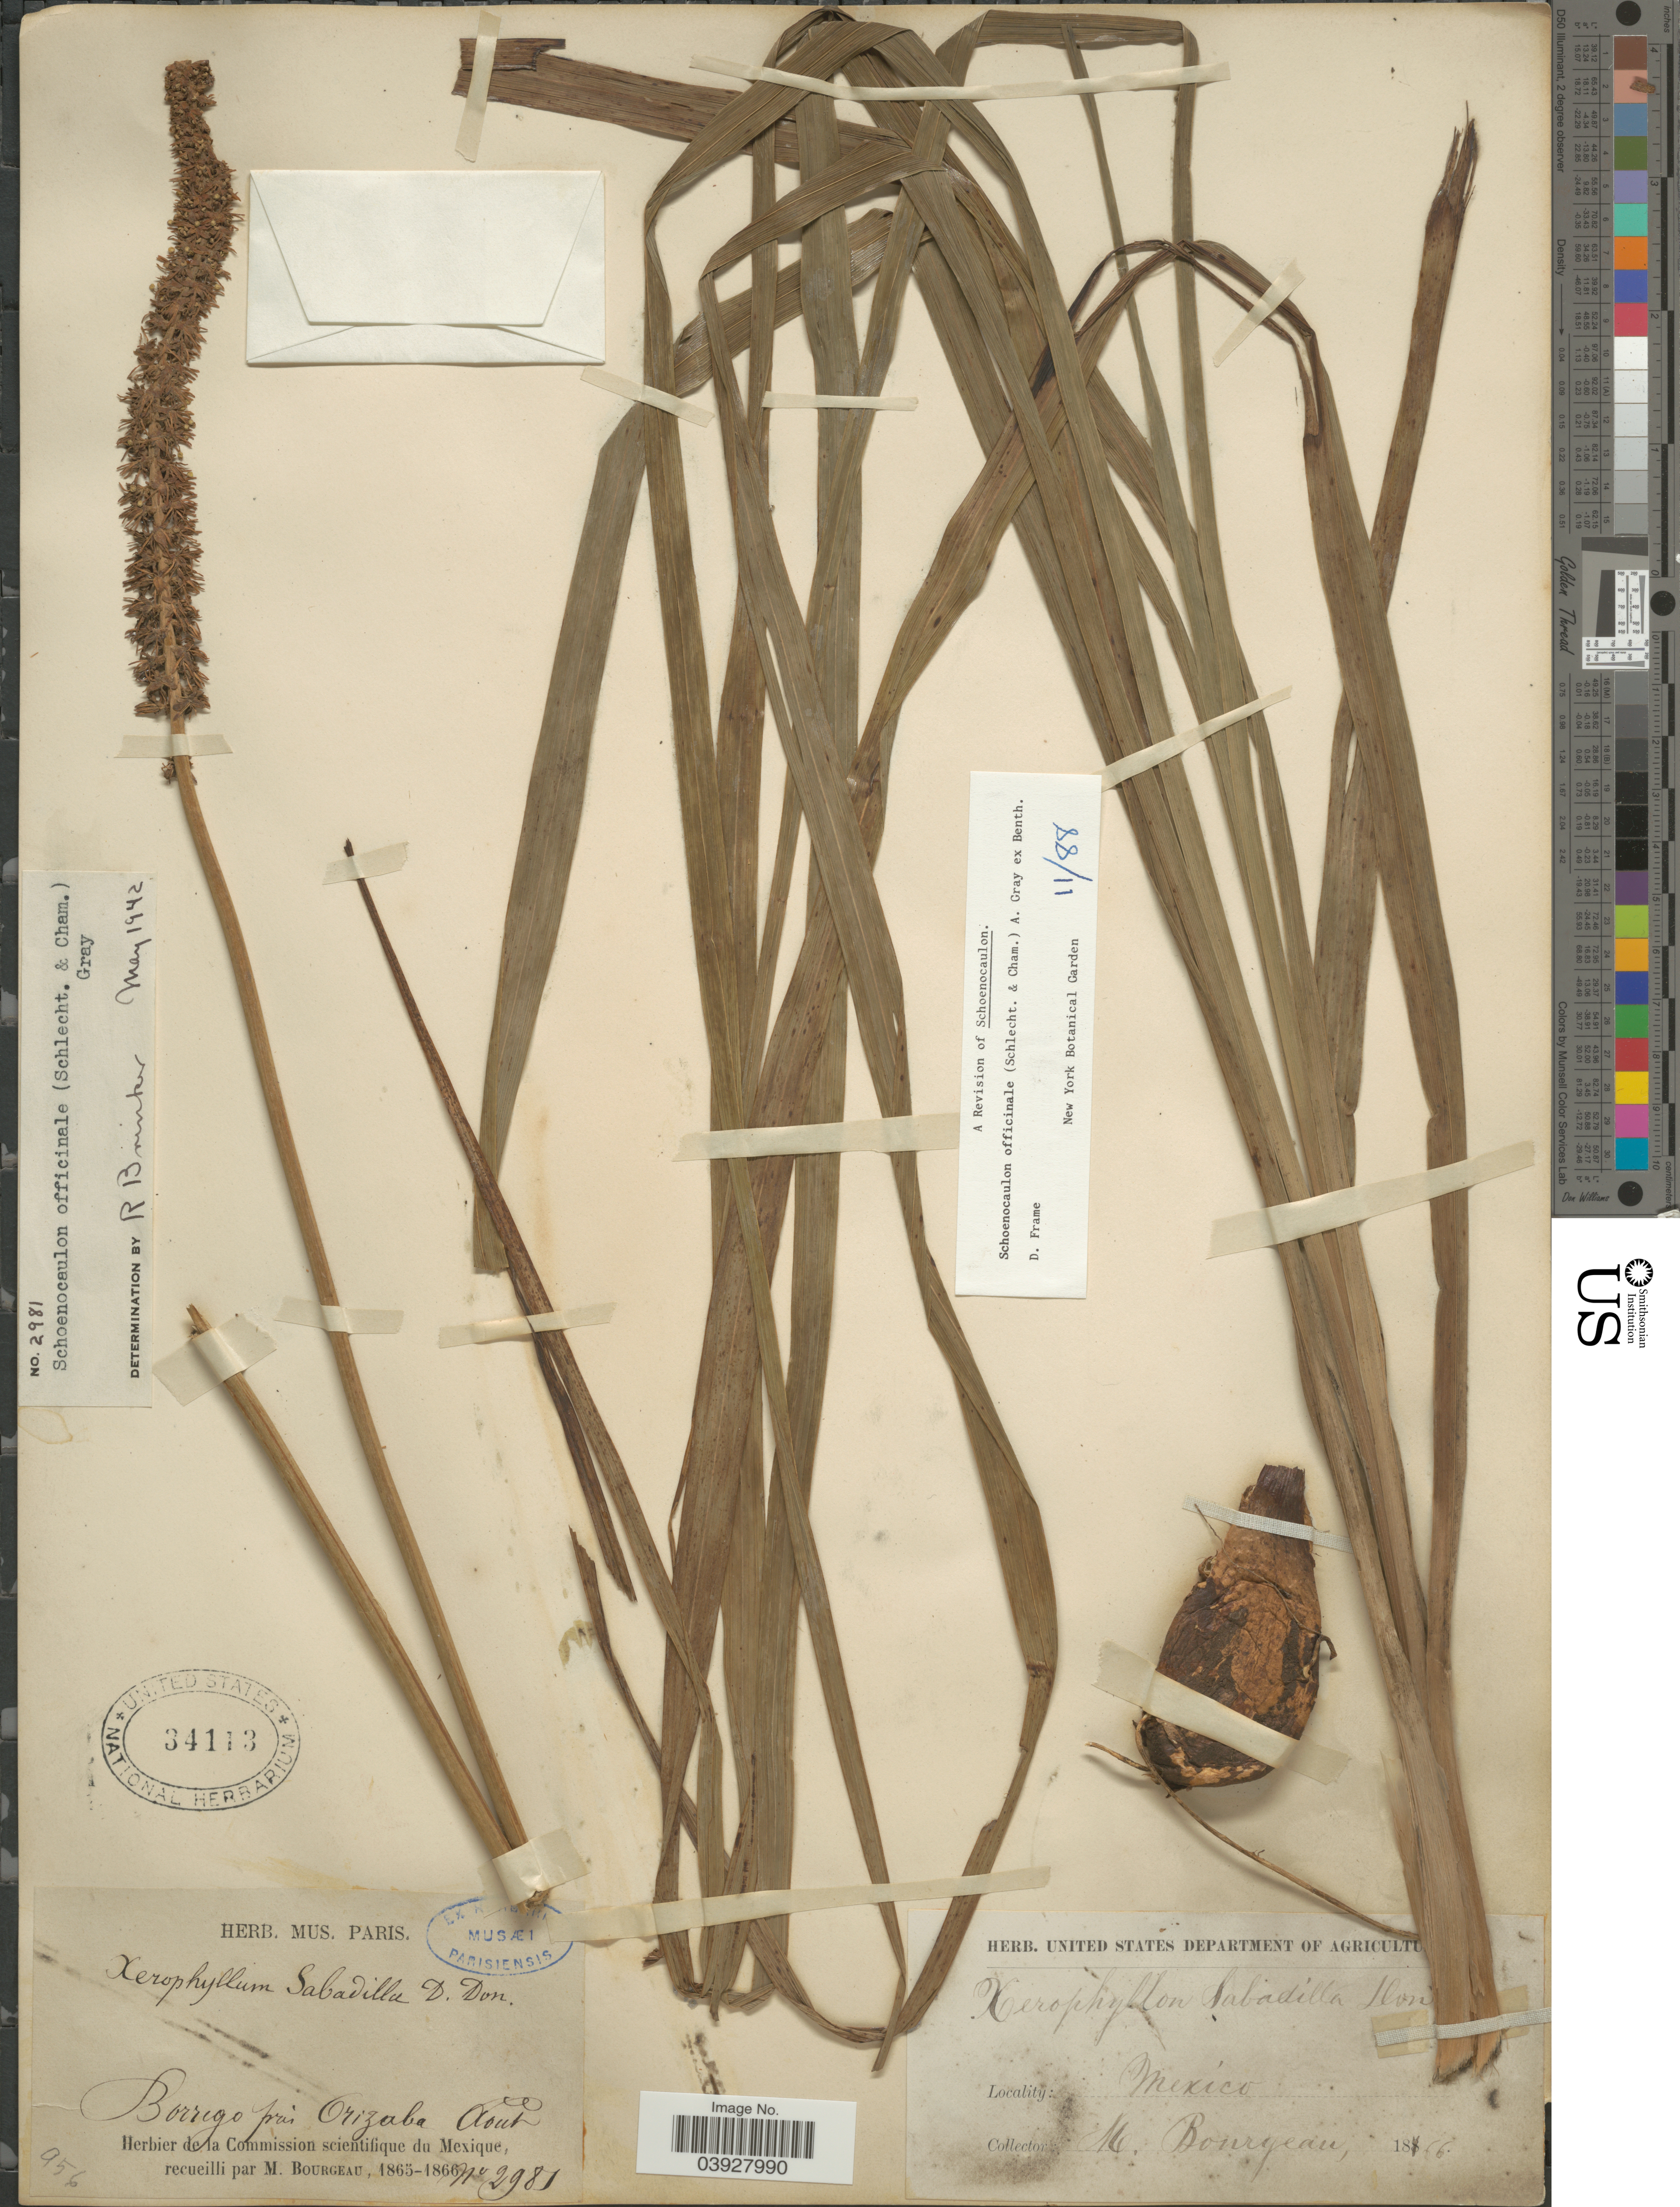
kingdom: Plantae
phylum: Tracheophyta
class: Liliopsida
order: Liliales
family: Melanthiaceae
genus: Schoenocaulon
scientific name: Schoenocaulon officinale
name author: (Schltdl.) A. Gray ex Benth.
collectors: M. Bourgeau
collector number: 2981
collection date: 1866-08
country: Mexico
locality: Borrego près Orizaba.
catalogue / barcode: US 34113